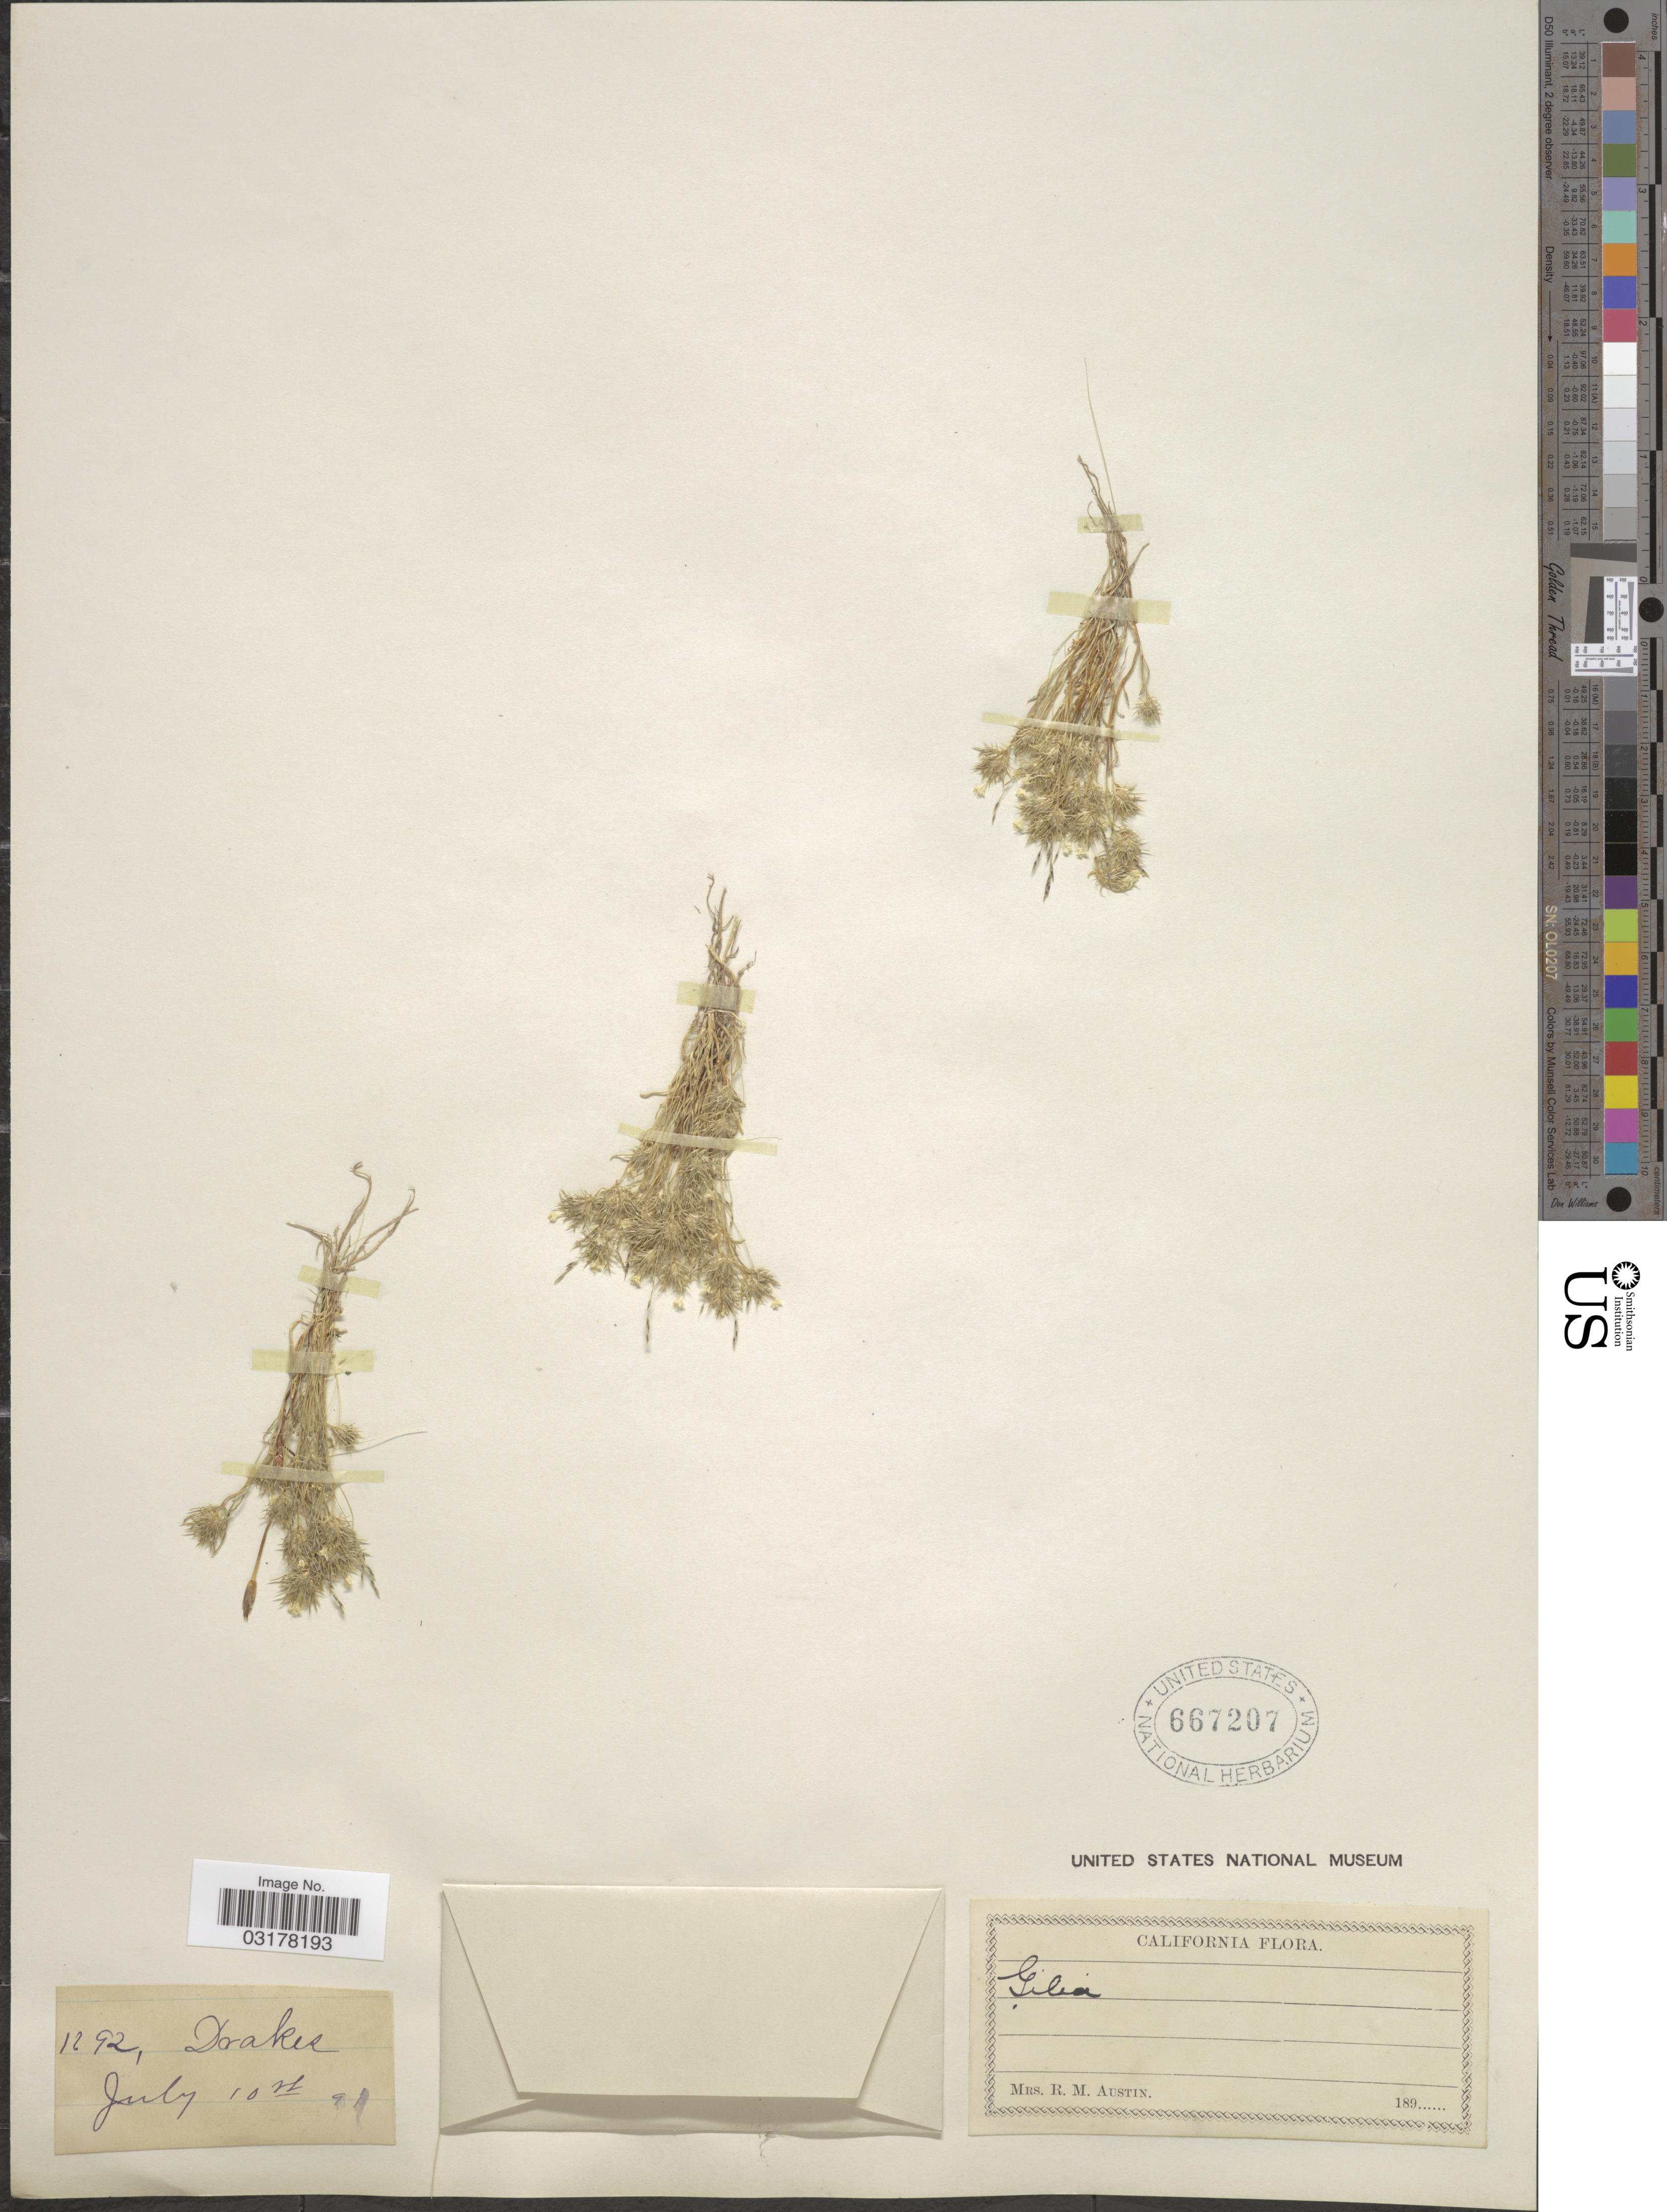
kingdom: Plantae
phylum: Tracheophyta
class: Magnoliopsida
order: Ericales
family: Polemoniaceae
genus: Navarretia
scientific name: Navarretia saximontana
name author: S.C. Spencer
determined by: Strong, Mark T., (BOT), Smithsonian Institution - National Museum of Natural History (UNITED STATES)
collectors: R. Austin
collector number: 1292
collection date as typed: Transcribed d/m/y: 10/7/91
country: United States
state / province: California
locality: Drakes.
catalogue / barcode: US 667207